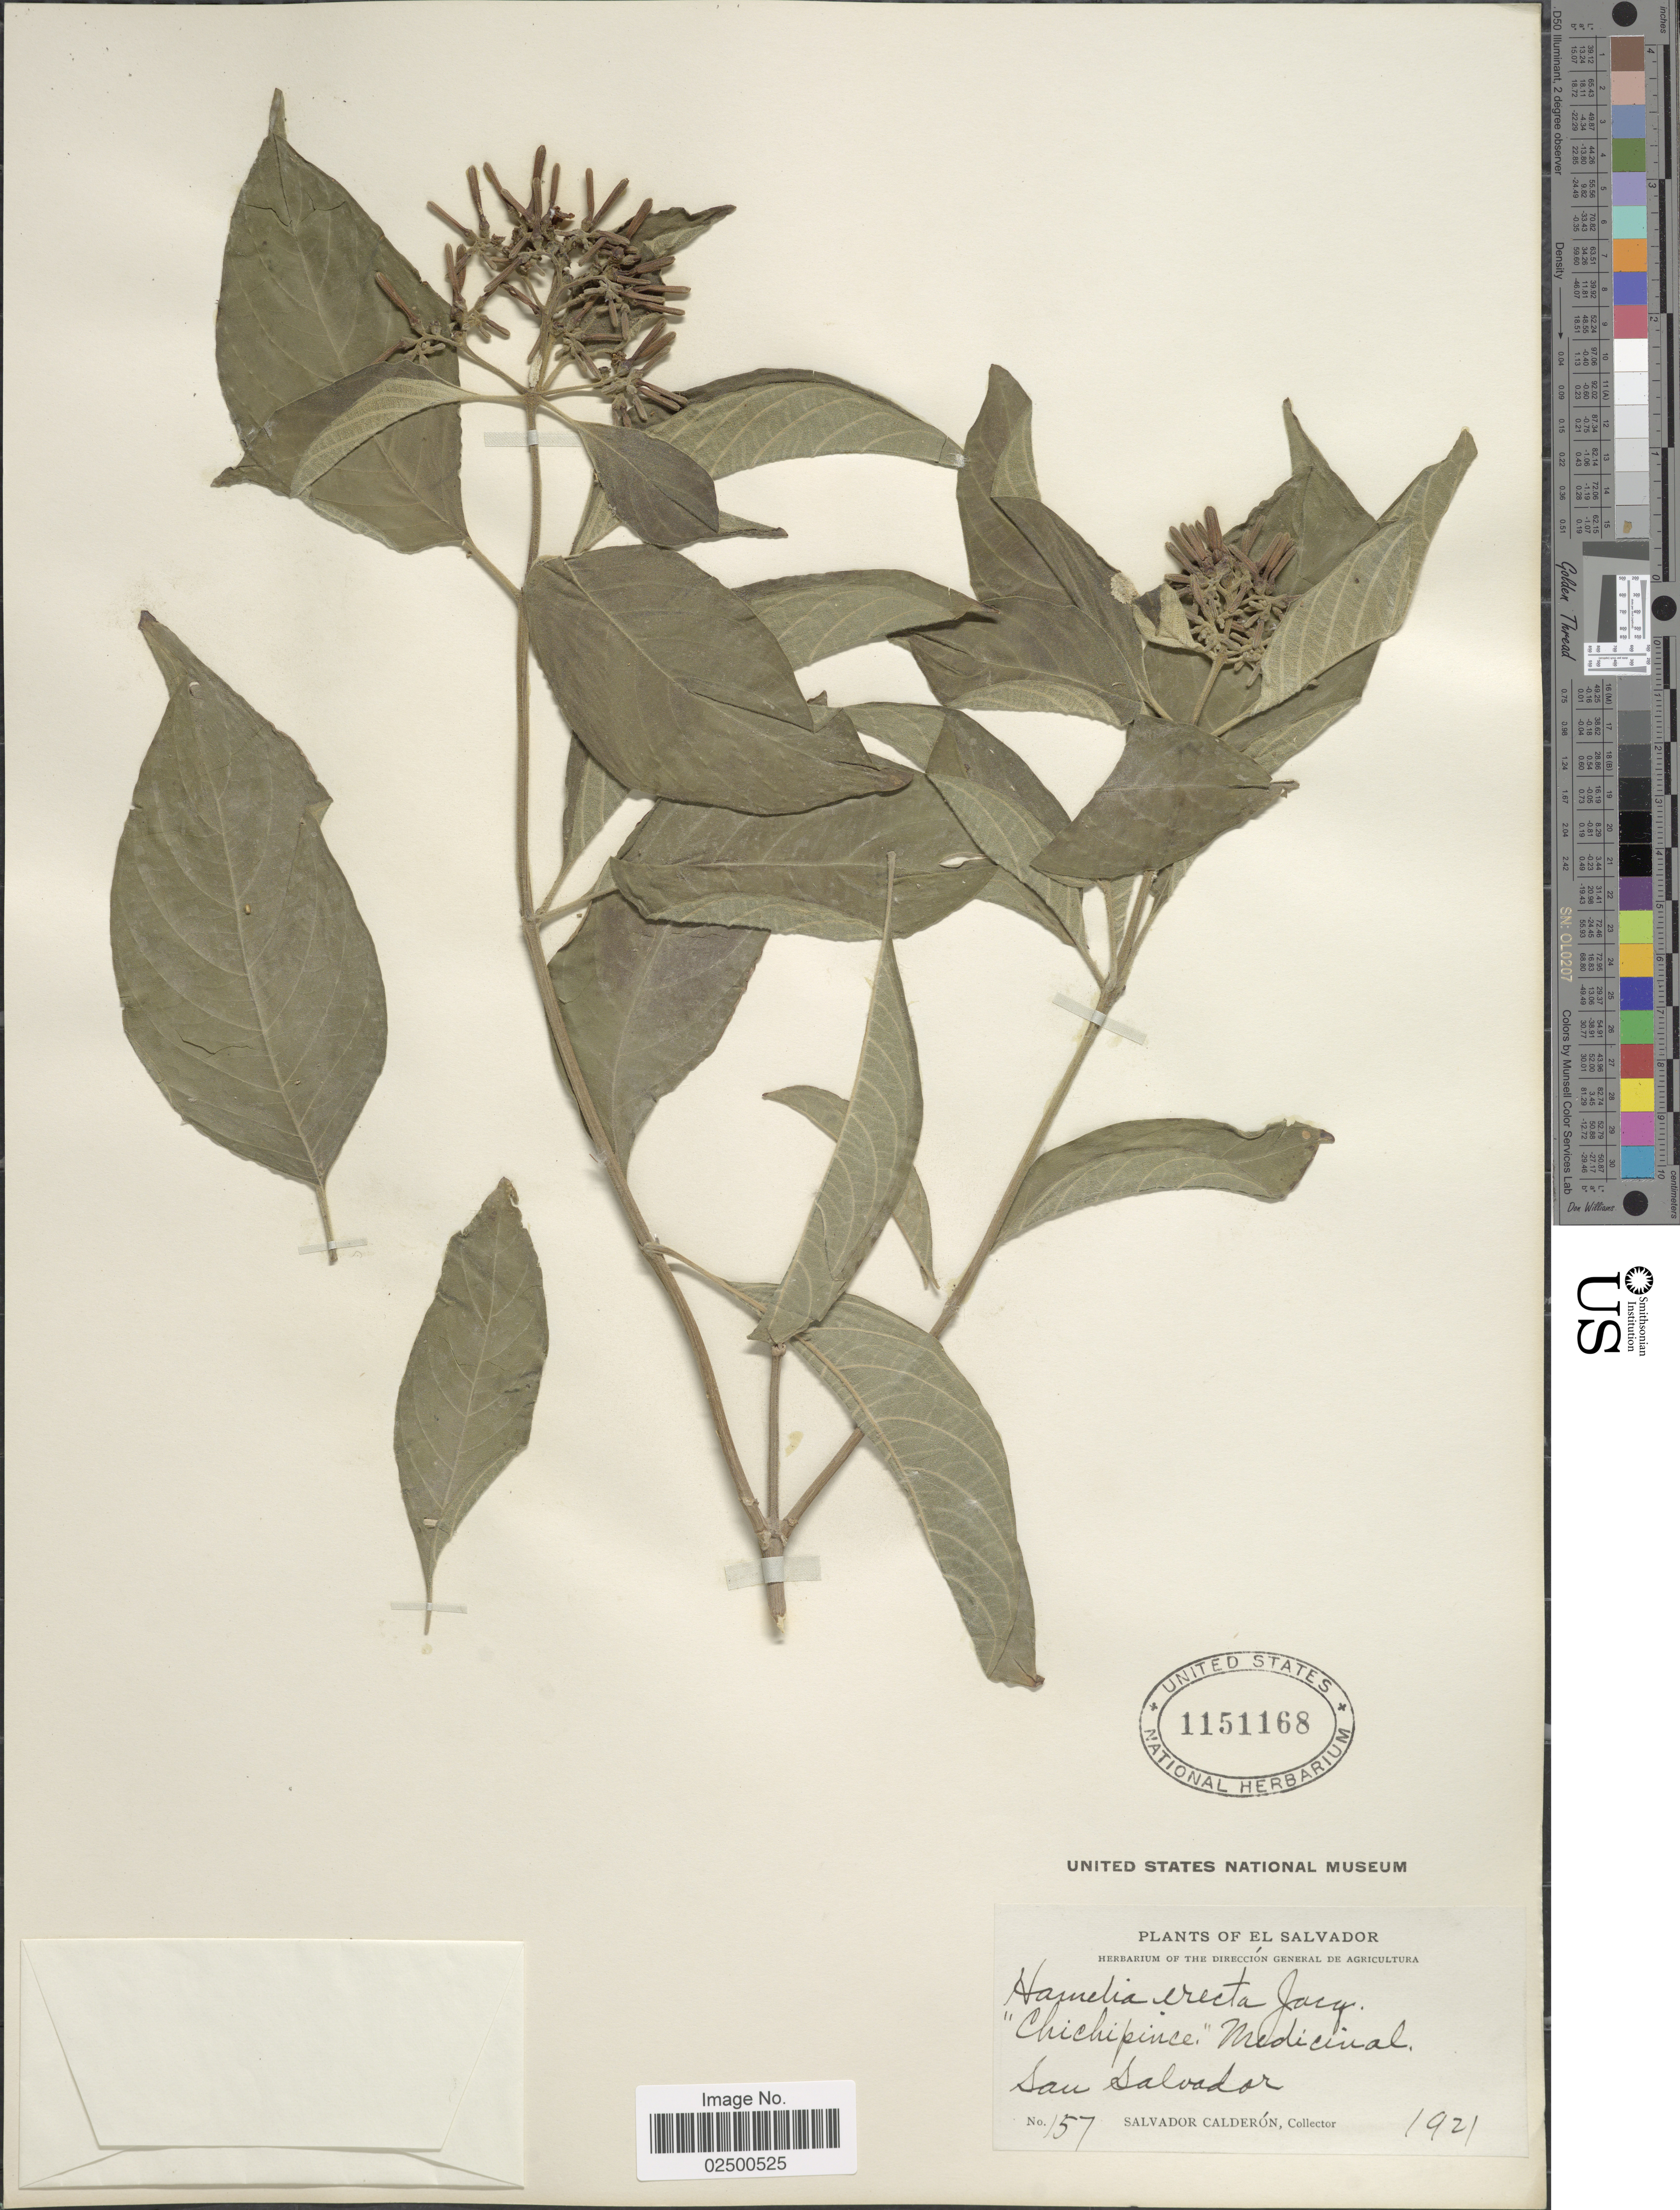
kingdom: Plantae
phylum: Tracheophyta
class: Magnoliopsida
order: Gentianales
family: Rubiaceae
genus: Hamelia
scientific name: Hamelia erecta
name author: Jacq.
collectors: S. Calderón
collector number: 157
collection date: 1921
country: El Salvador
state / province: San Salvador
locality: San Salvador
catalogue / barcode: US 1151168